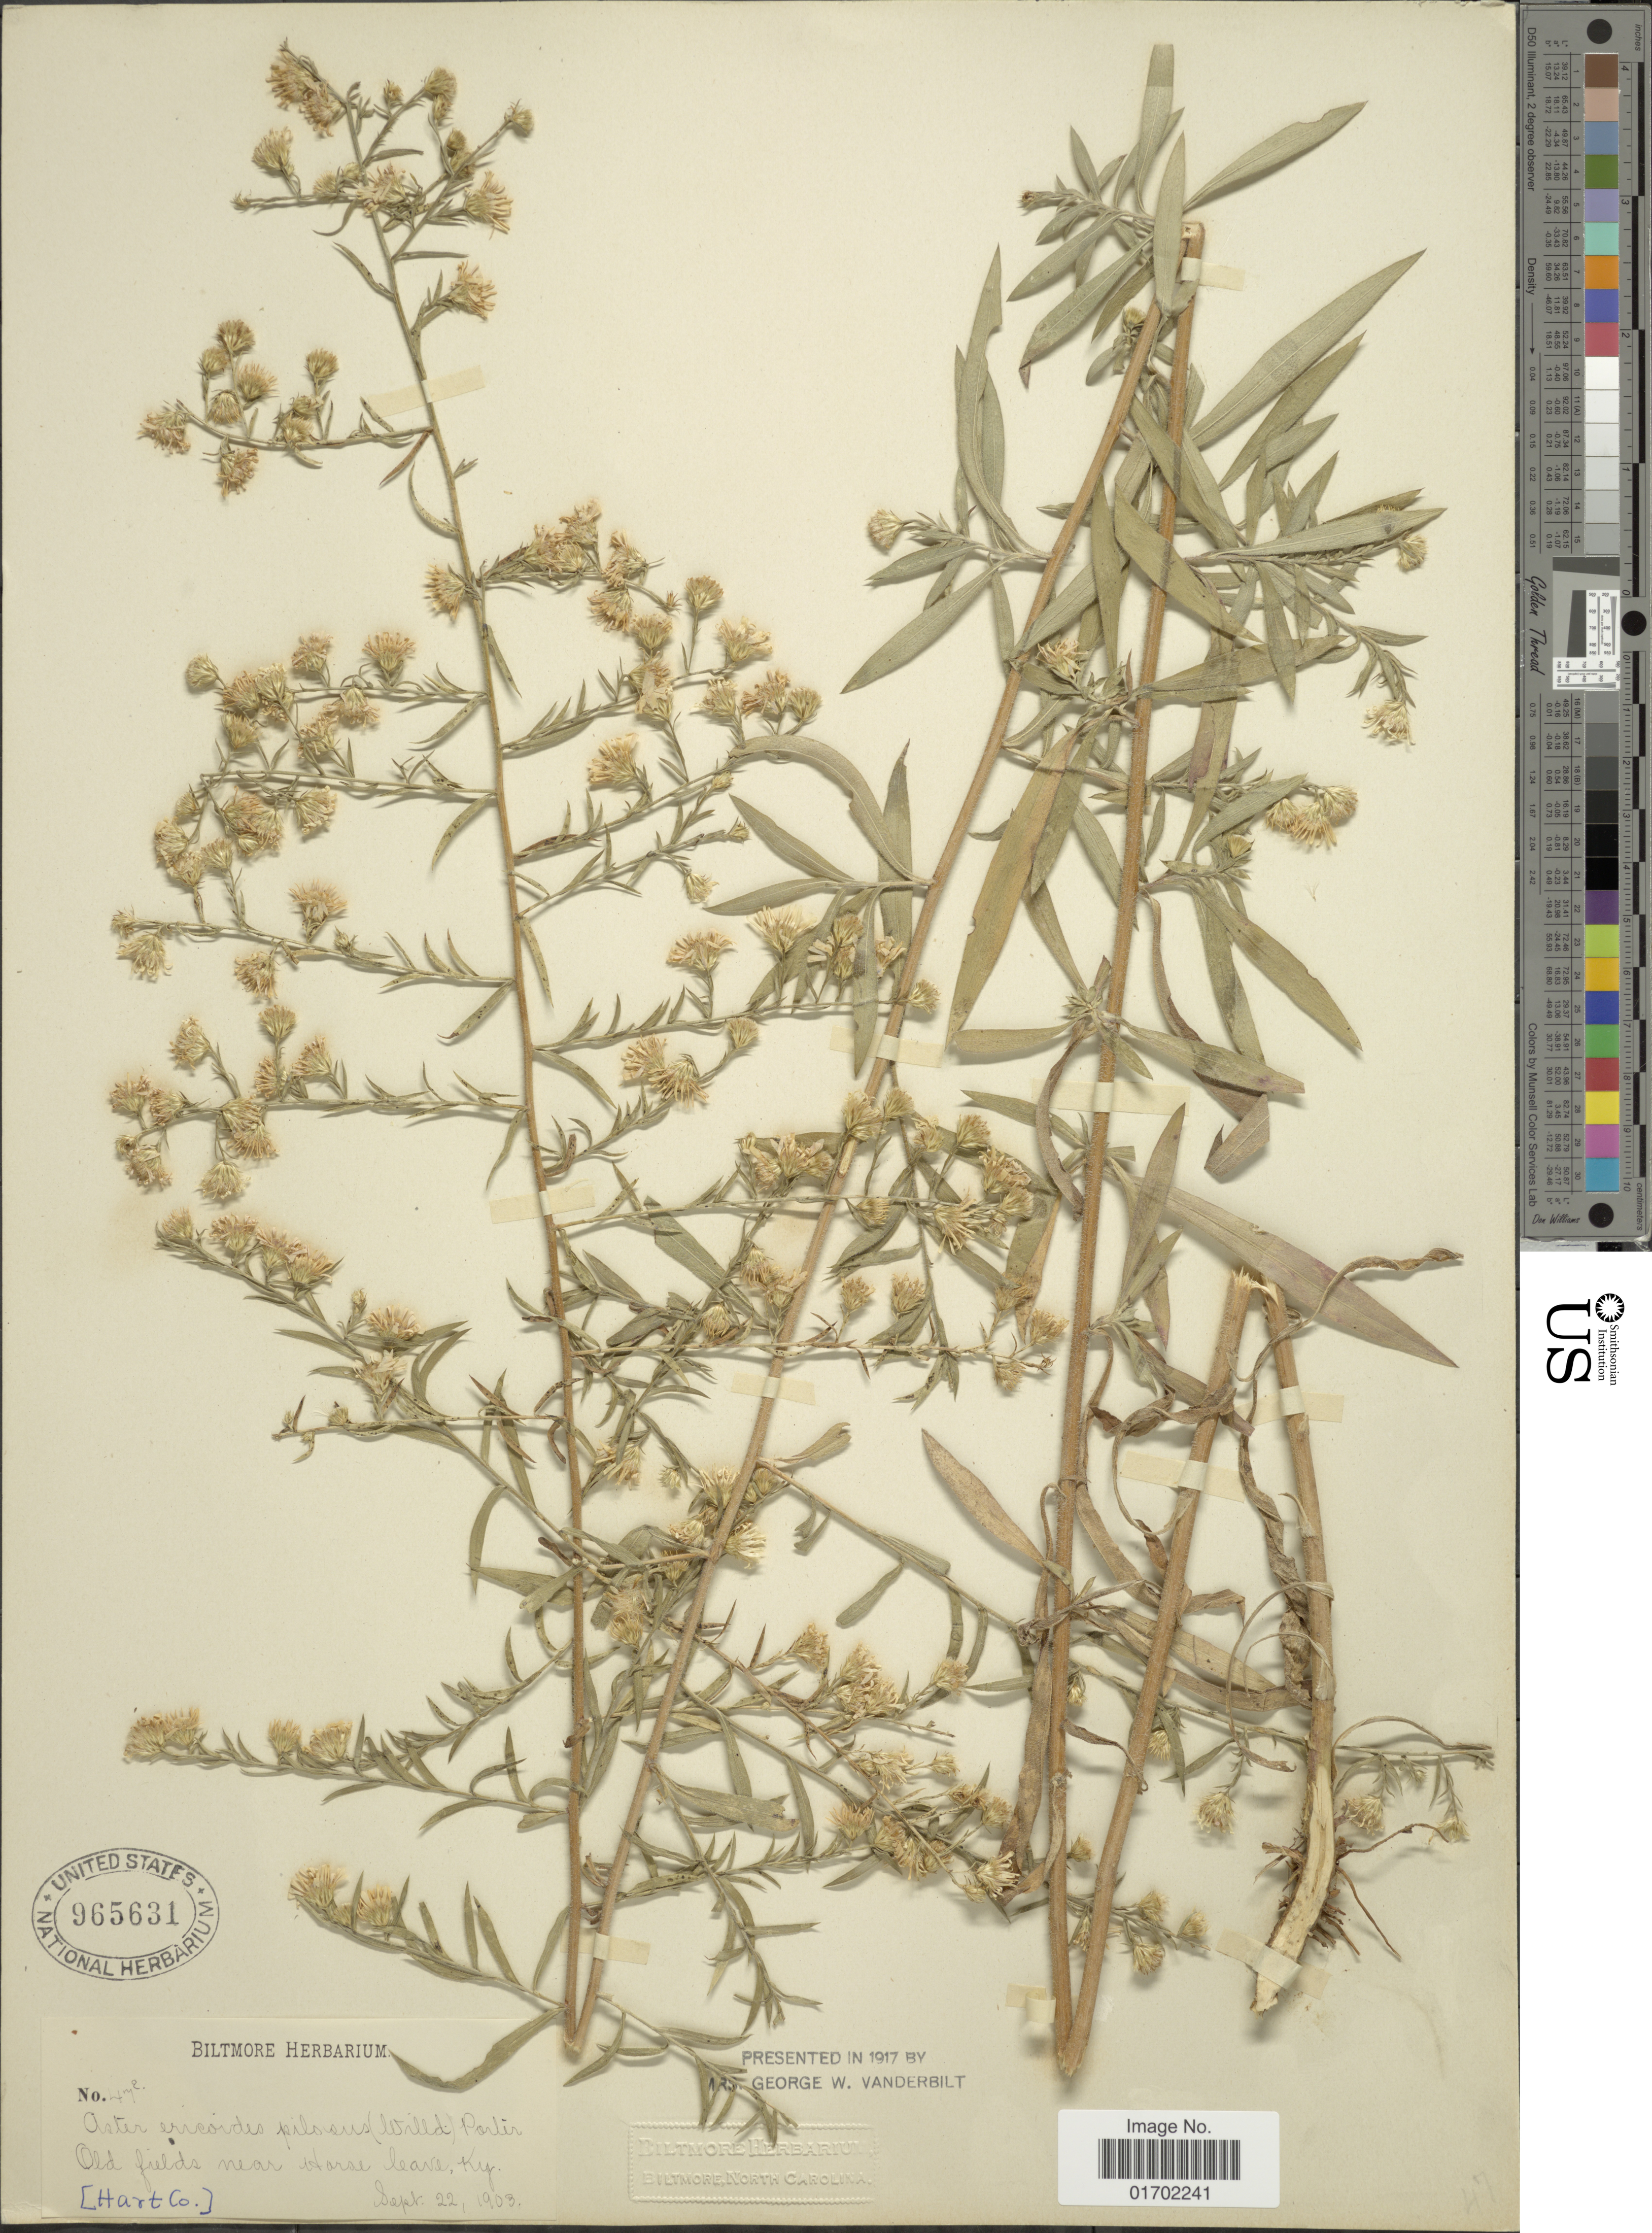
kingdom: Plantae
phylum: Tracheophyta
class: Magnoliopsida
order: Asterales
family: Asteraceae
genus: Symphyotrichum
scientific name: Symphyotrichum pilosum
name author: (Willd.) G.L. Nesom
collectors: ex herb. Biltmore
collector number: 47a*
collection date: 1903-09-22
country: United States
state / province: Kentucky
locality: Near Harze leave, Ky., Hart Co.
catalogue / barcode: US 965631